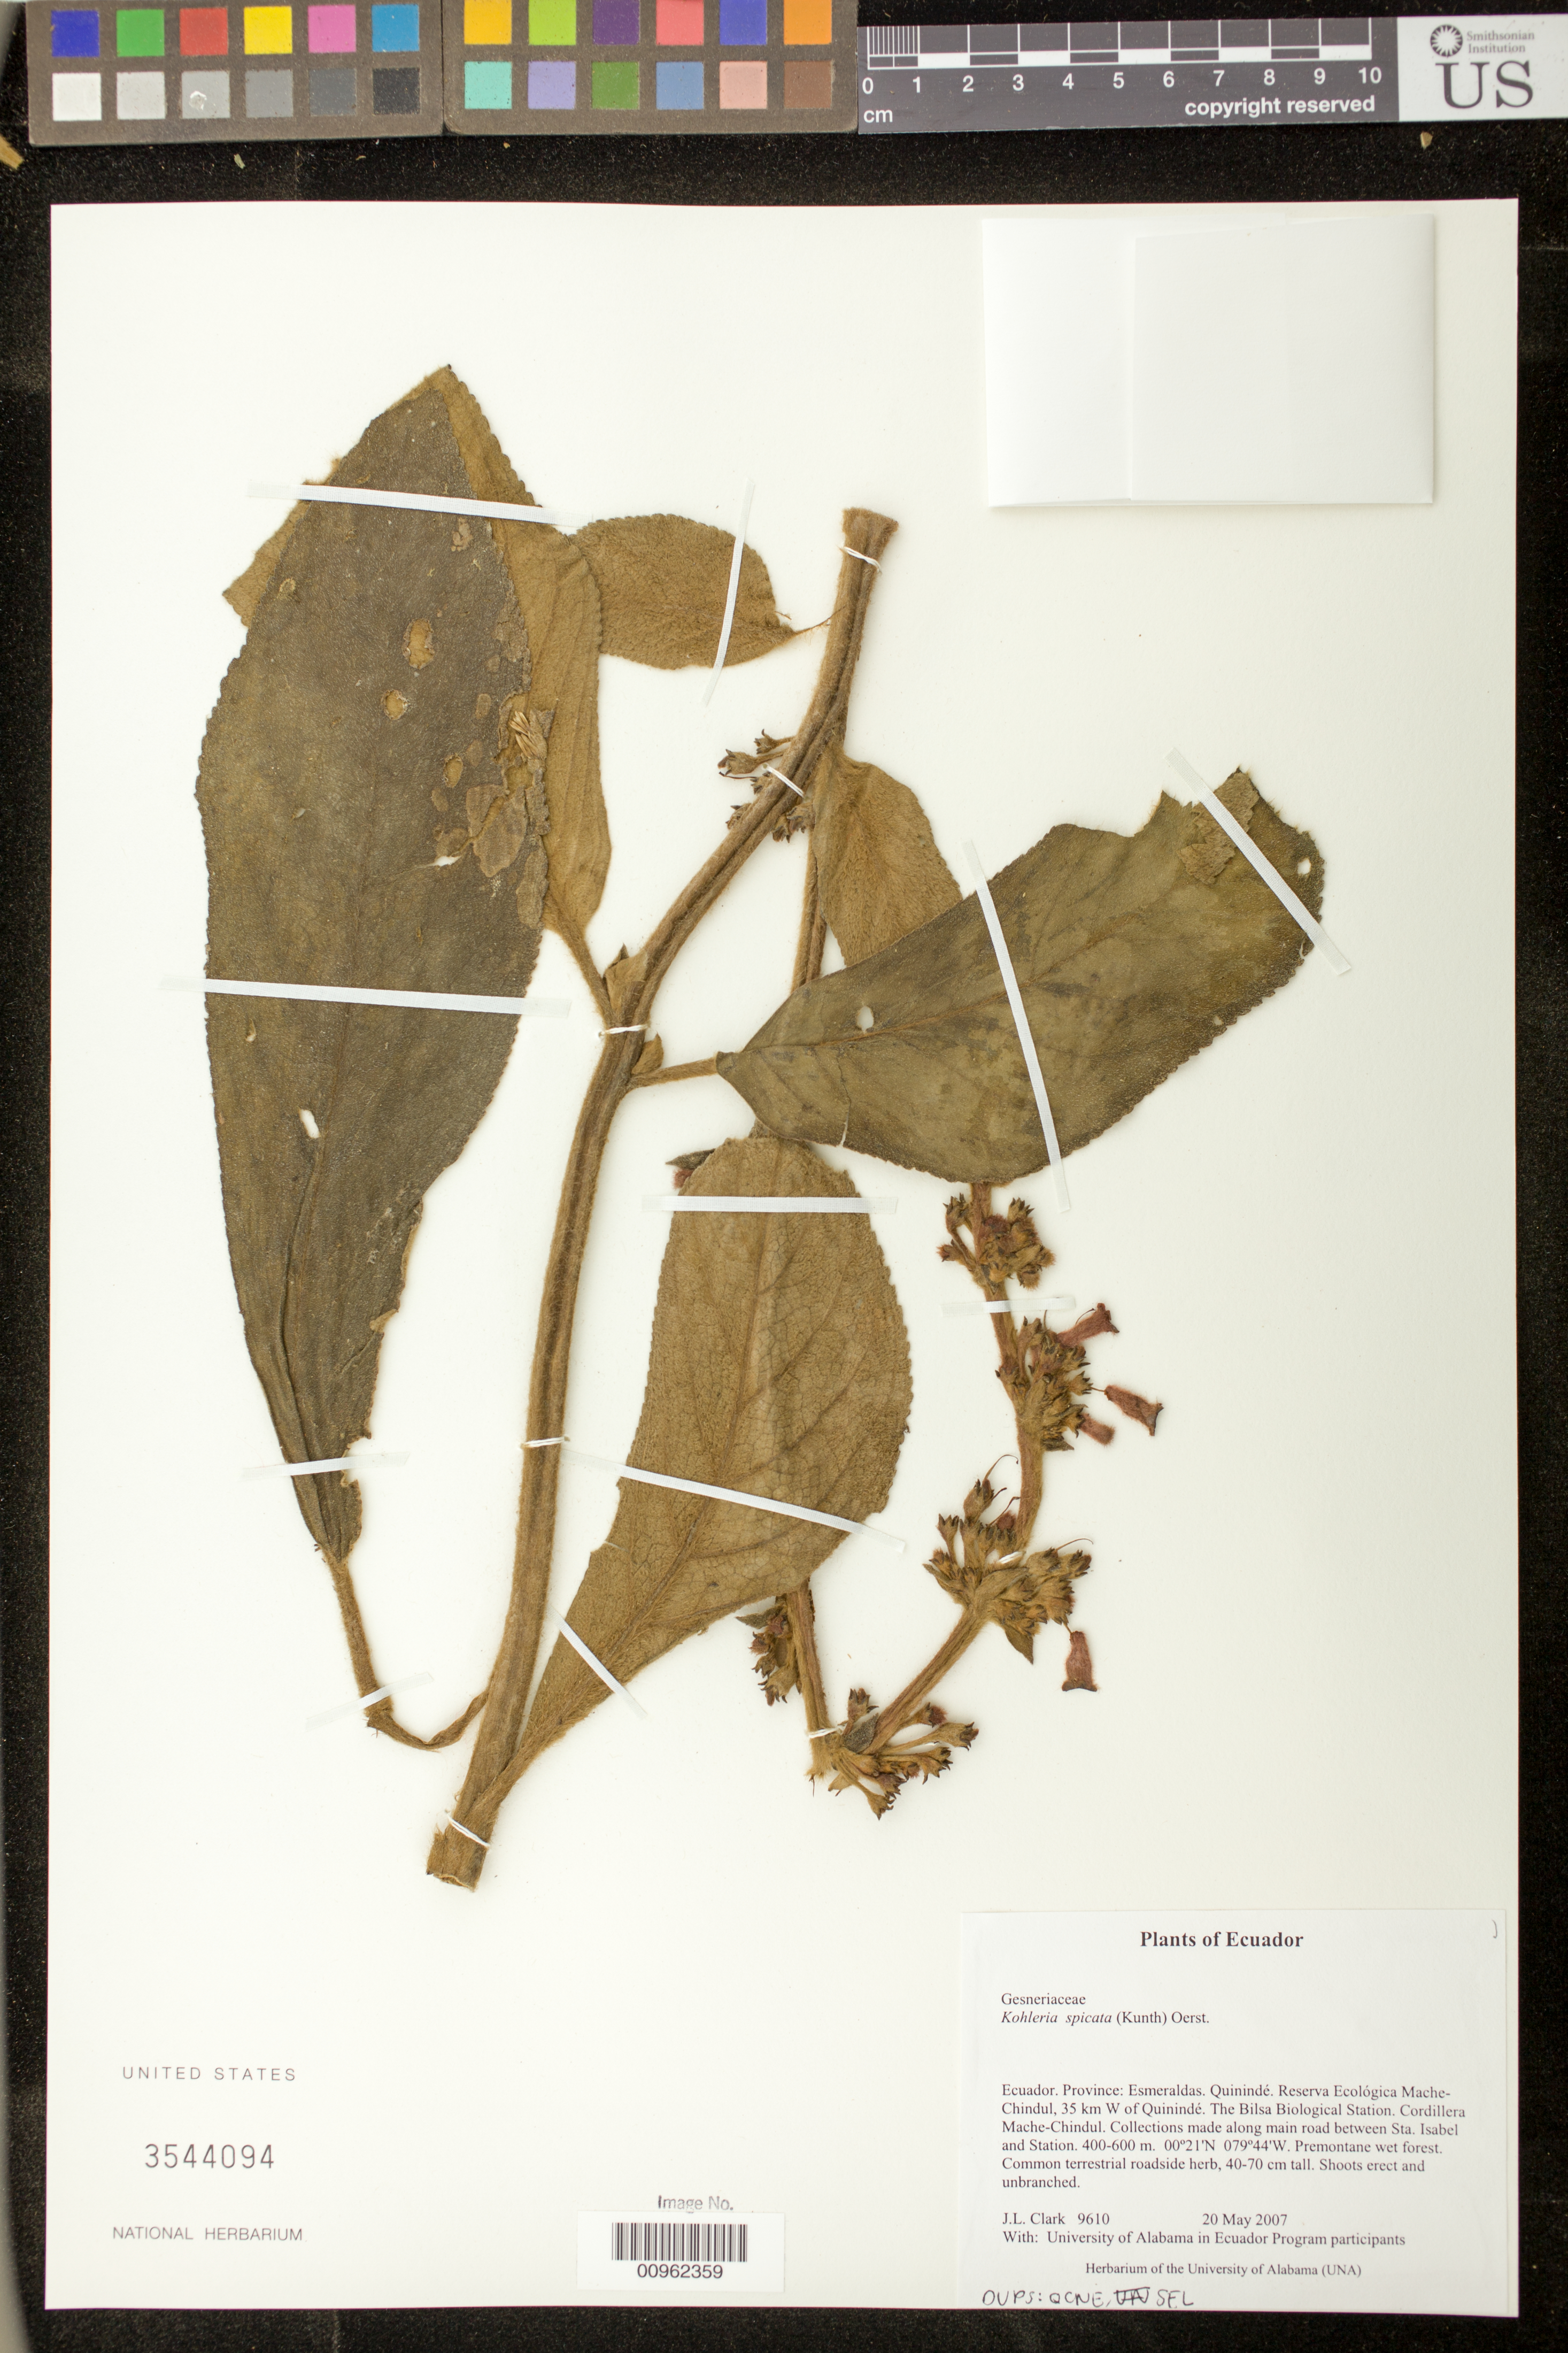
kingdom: Plantae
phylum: Tracheophyta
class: Magnoliopsida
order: Lamiales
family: Gesneriaceae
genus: Kohleria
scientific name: Kohleria spicata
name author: (Kunth) Oerst.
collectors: J. L. Clark & University of Alabama in Ecuador Program participants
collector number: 9610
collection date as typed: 20 May 2007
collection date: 2007-05-20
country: Ecuador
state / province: Esmeraldas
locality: Quinindé. Reserva Ecológica Mache-Chindul, 35 km W of Quinindé. The Bilsa Biological Station. Cordillera Mache-Chindul. Collections made along main road between Sta. Isabel and Station.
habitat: Premontane wet forest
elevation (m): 400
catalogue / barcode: US 3544094